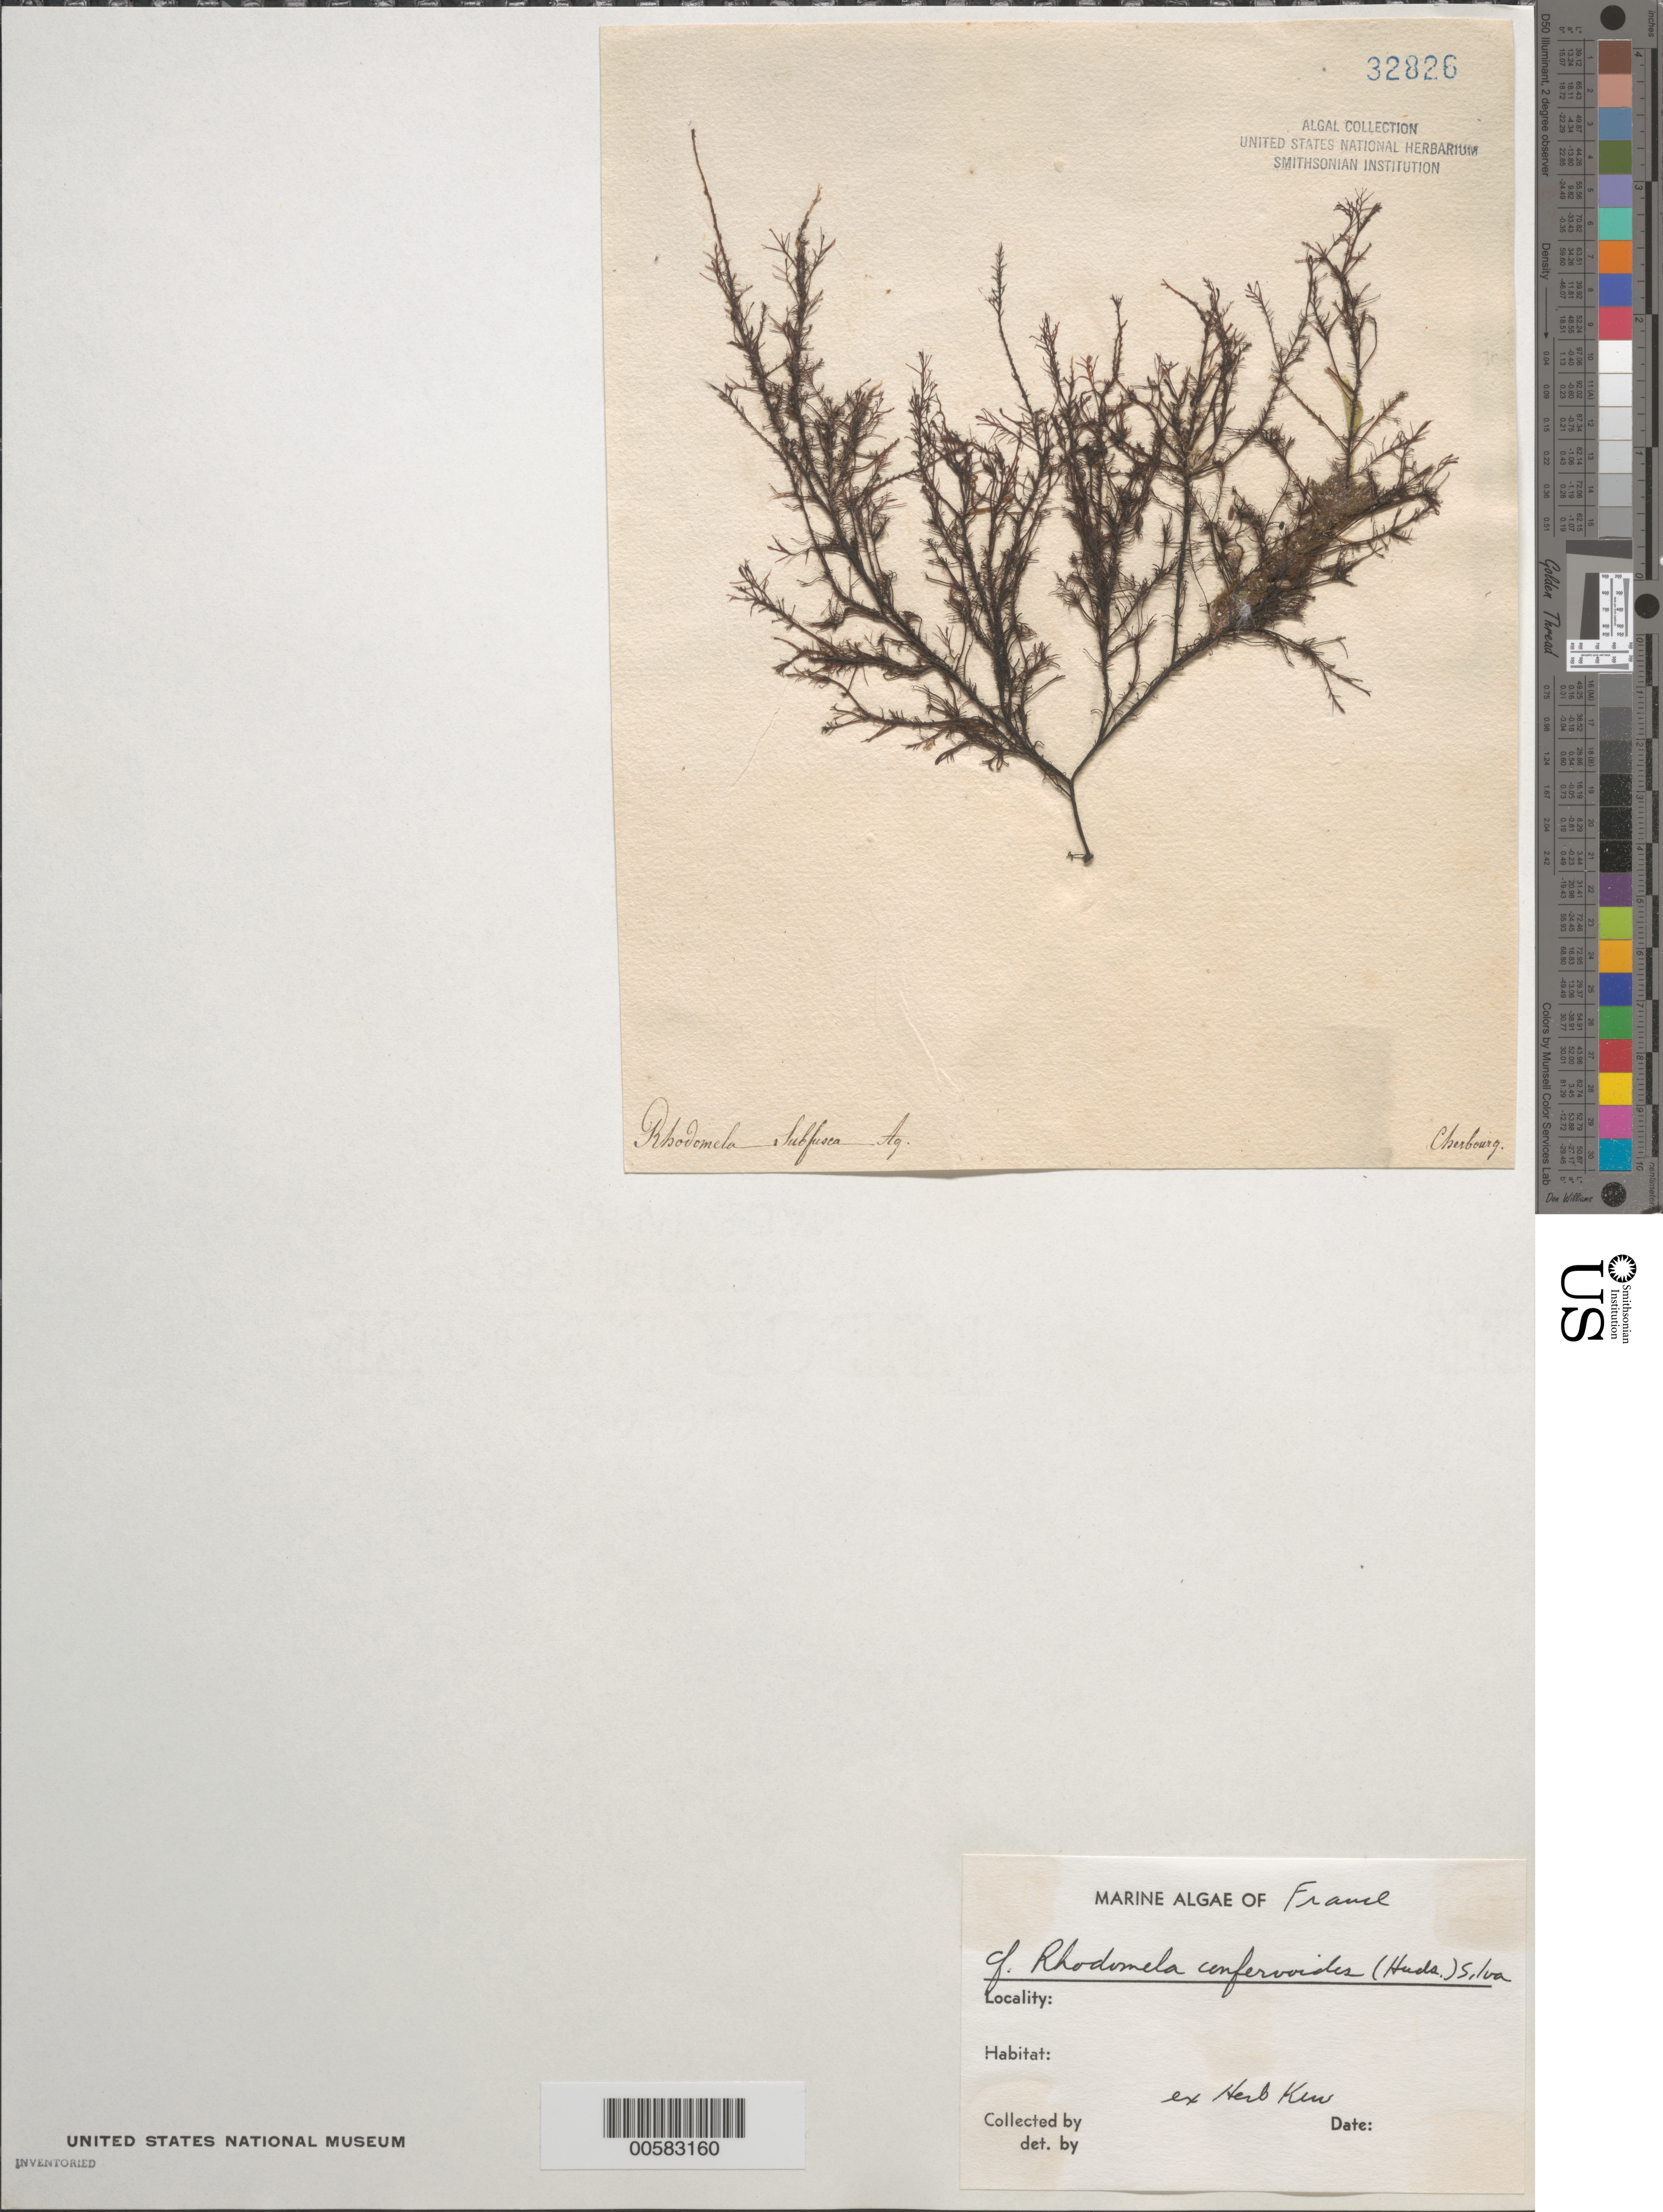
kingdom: Plantae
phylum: Rhodophyta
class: Florideophyceae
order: Ceramiales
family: Rhodomelaceae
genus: Rhodomela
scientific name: Rhodomela confervoides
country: France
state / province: Normandie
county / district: Manche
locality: Cherbourg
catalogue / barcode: US 32826